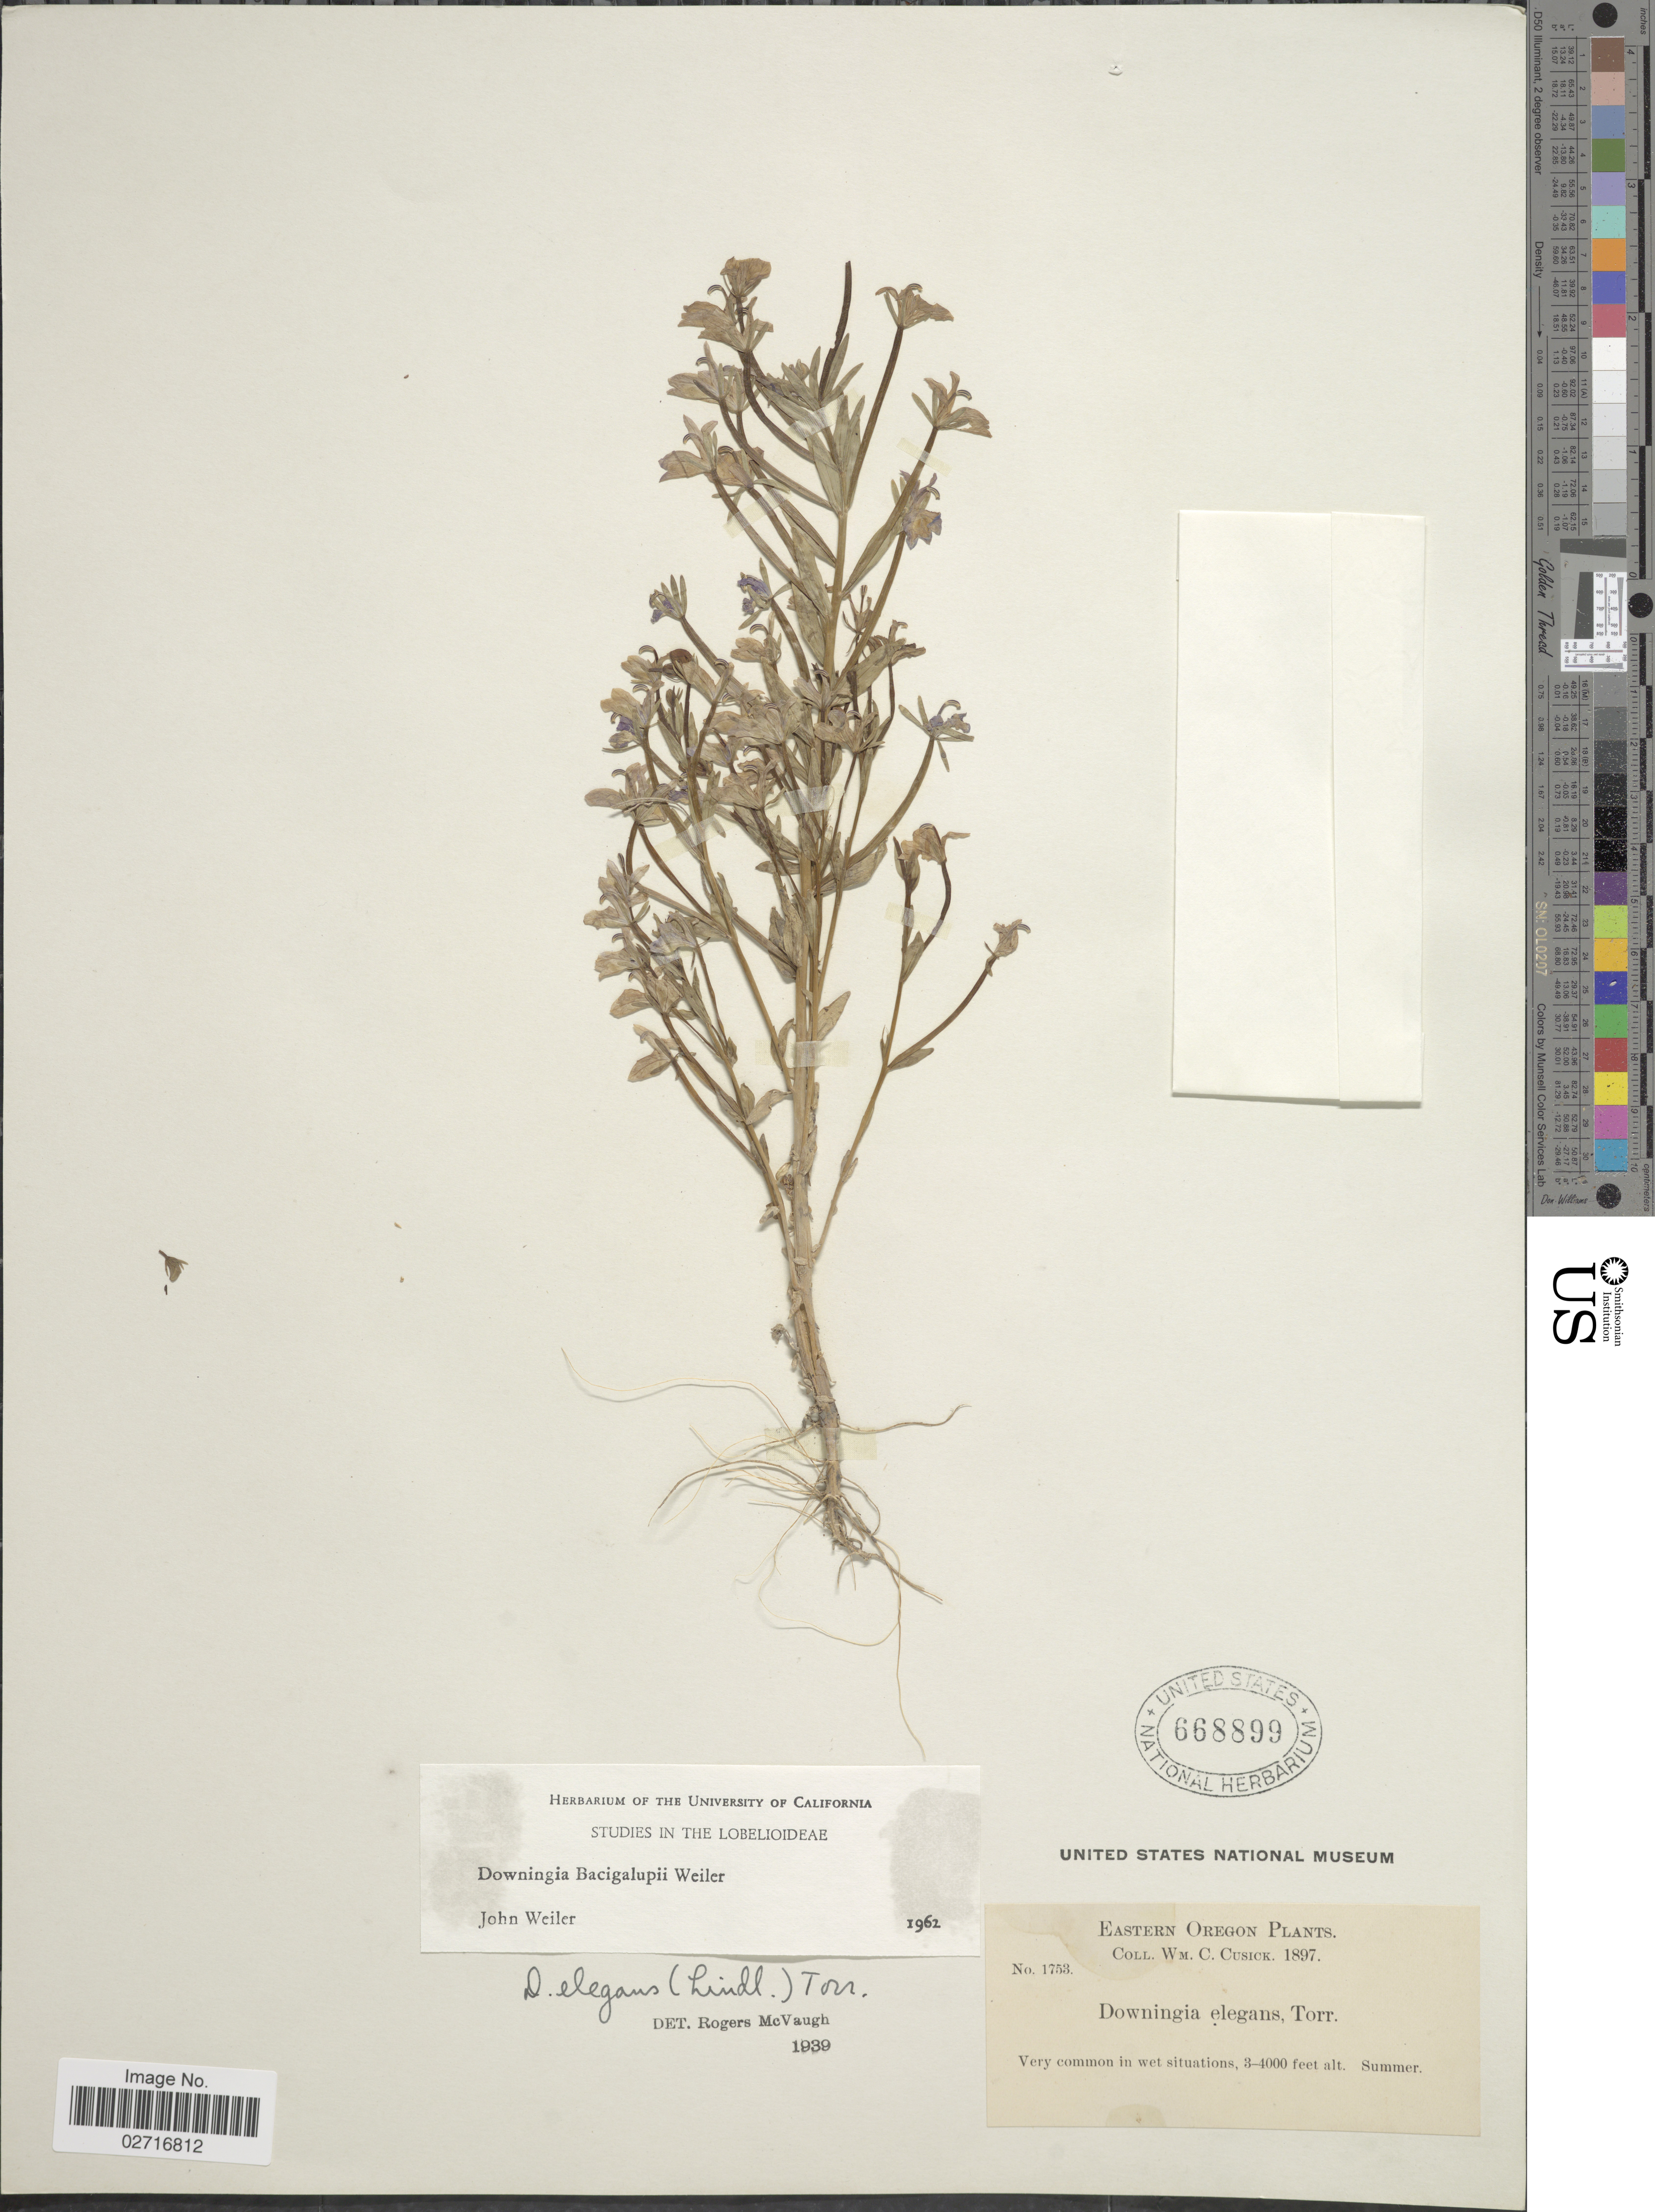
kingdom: Plantae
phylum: Tracheophyta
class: Magnoliopsida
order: Asterales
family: Campanulaceae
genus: Downingia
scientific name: Downingia bacigalupii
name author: Weiler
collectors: W. C. Cusick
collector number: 1753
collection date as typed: Summer 1897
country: United States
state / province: Oregon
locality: East Oregon.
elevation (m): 914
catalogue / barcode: US 668899